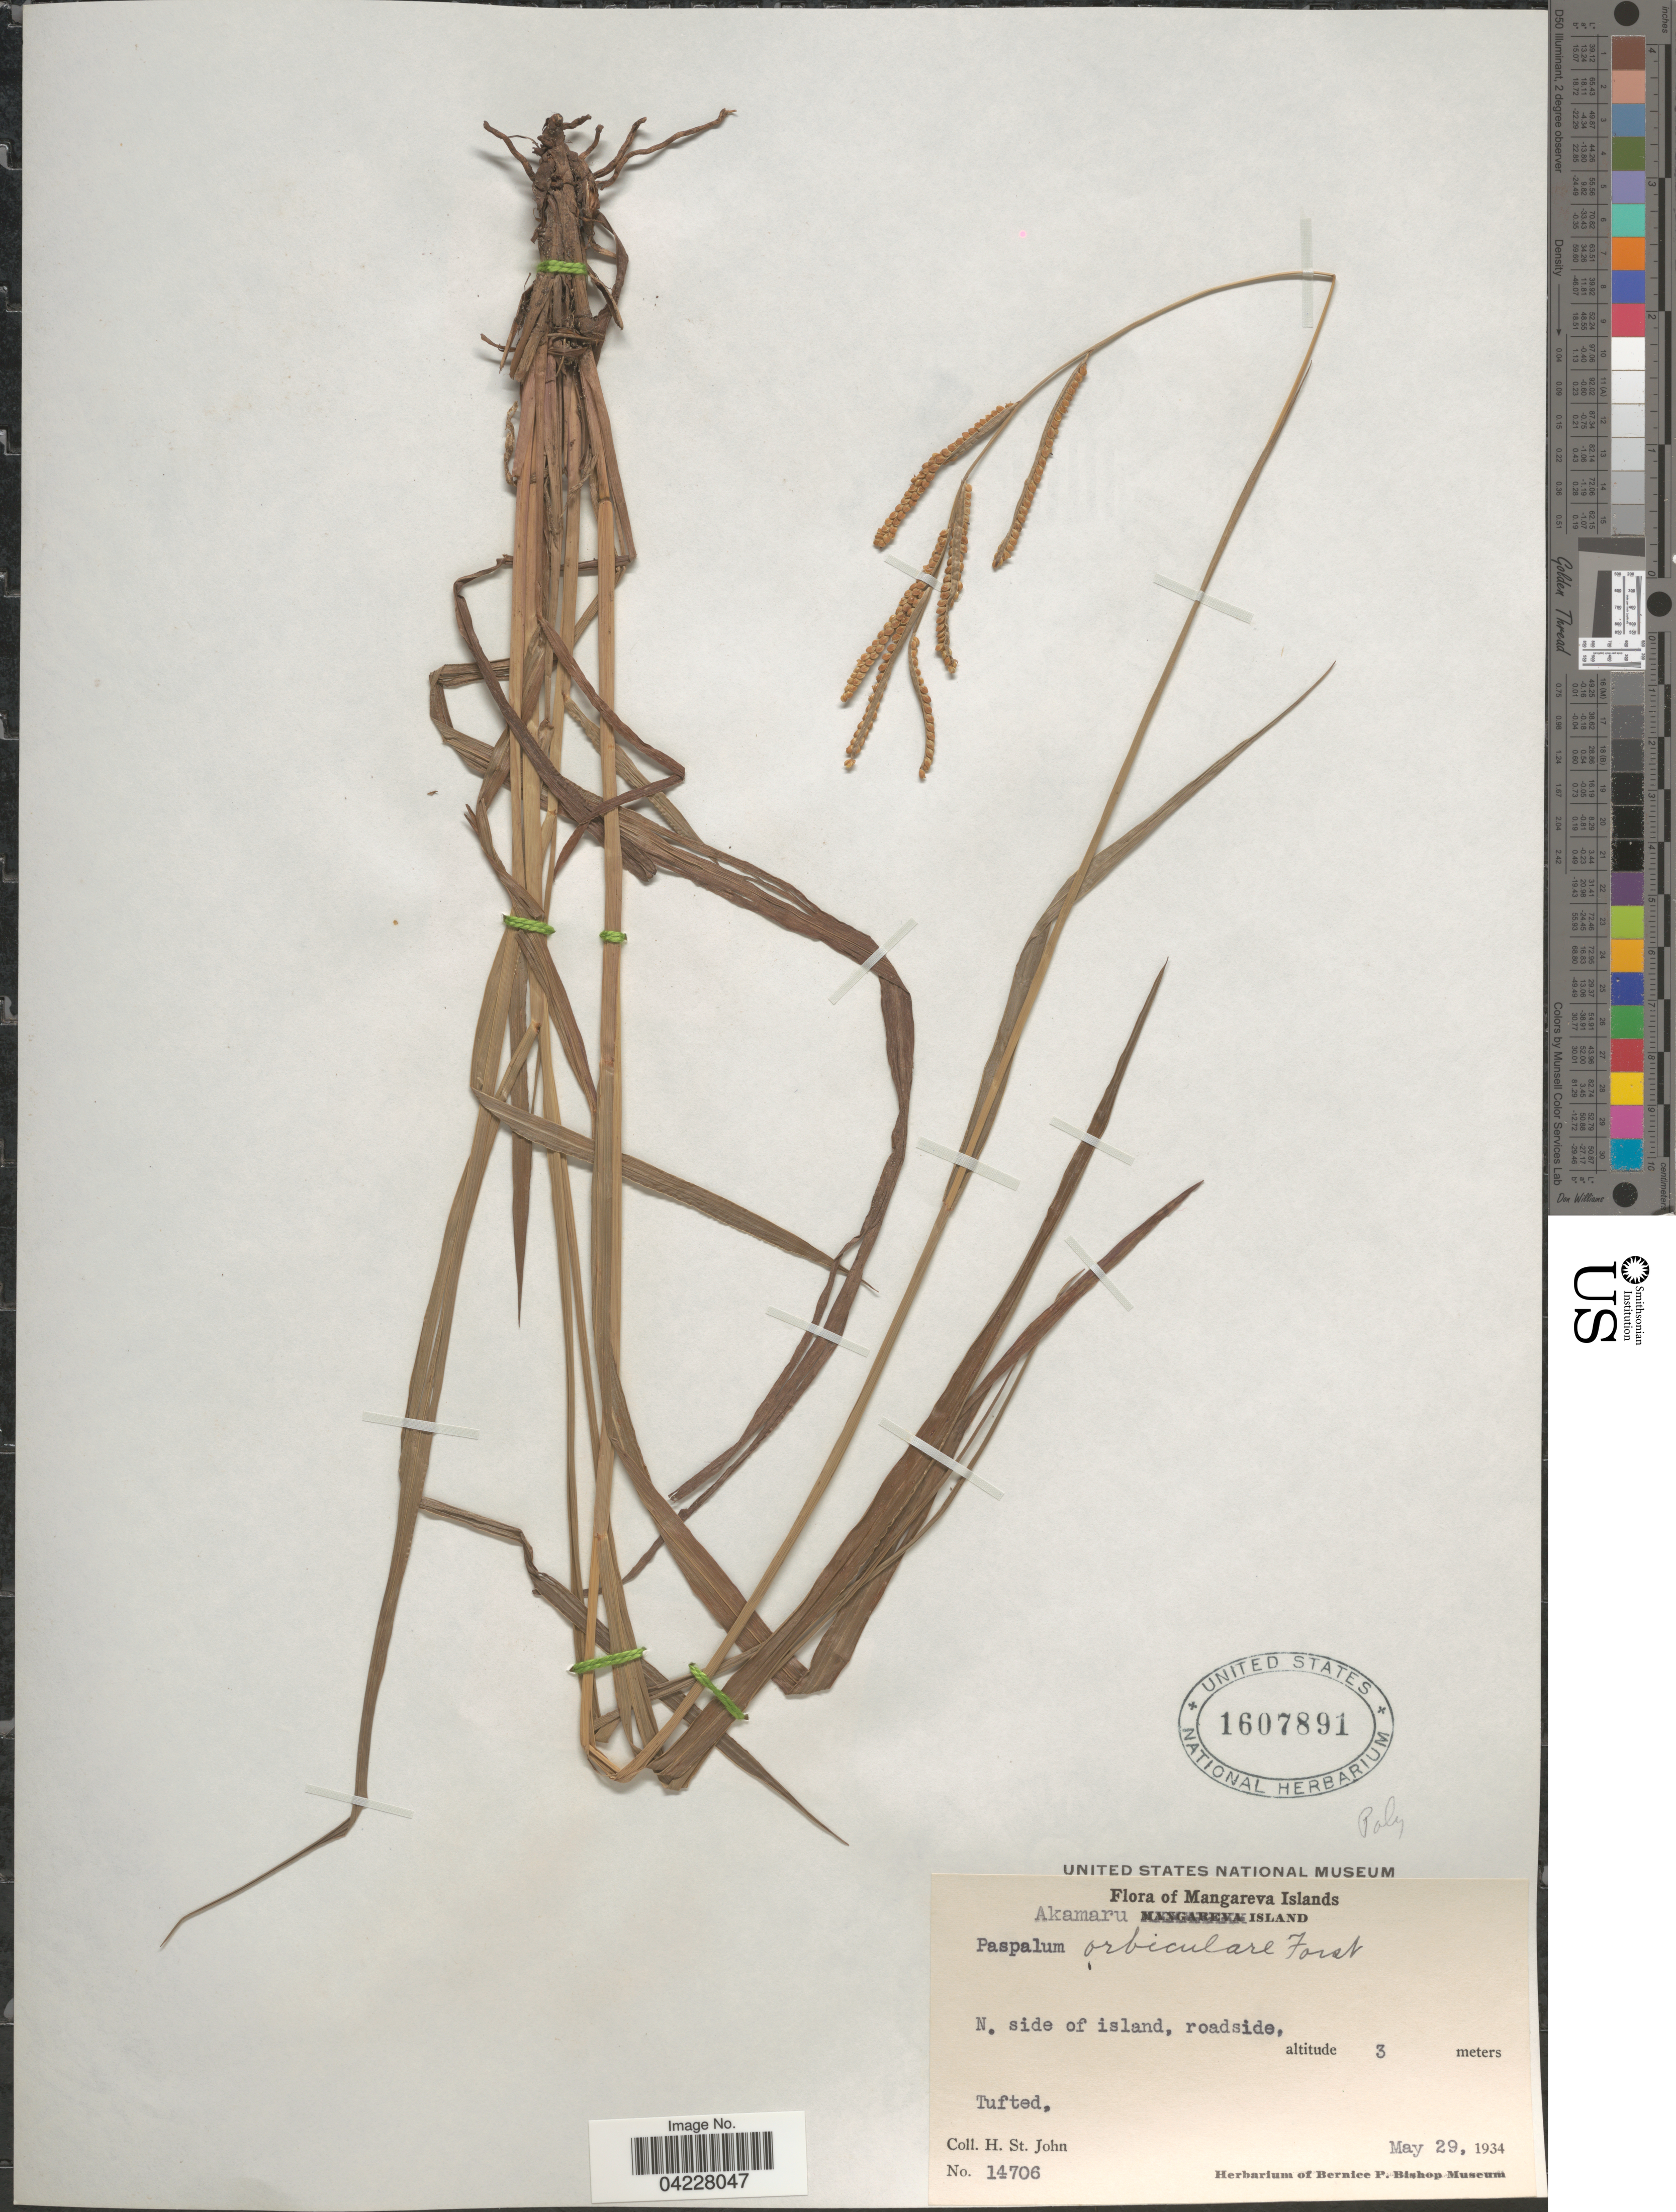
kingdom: Plantae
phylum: Tracheophyta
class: Liliopsida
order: Poales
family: Poaceae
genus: Paspalum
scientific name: Paspalum orbiculare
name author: G. Forst.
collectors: H. St. John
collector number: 14706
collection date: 1934-05-29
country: French Polynesia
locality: Mangareva Islands. Akamaru Island. N. side of island, roadside.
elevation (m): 3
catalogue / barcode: US 1607891